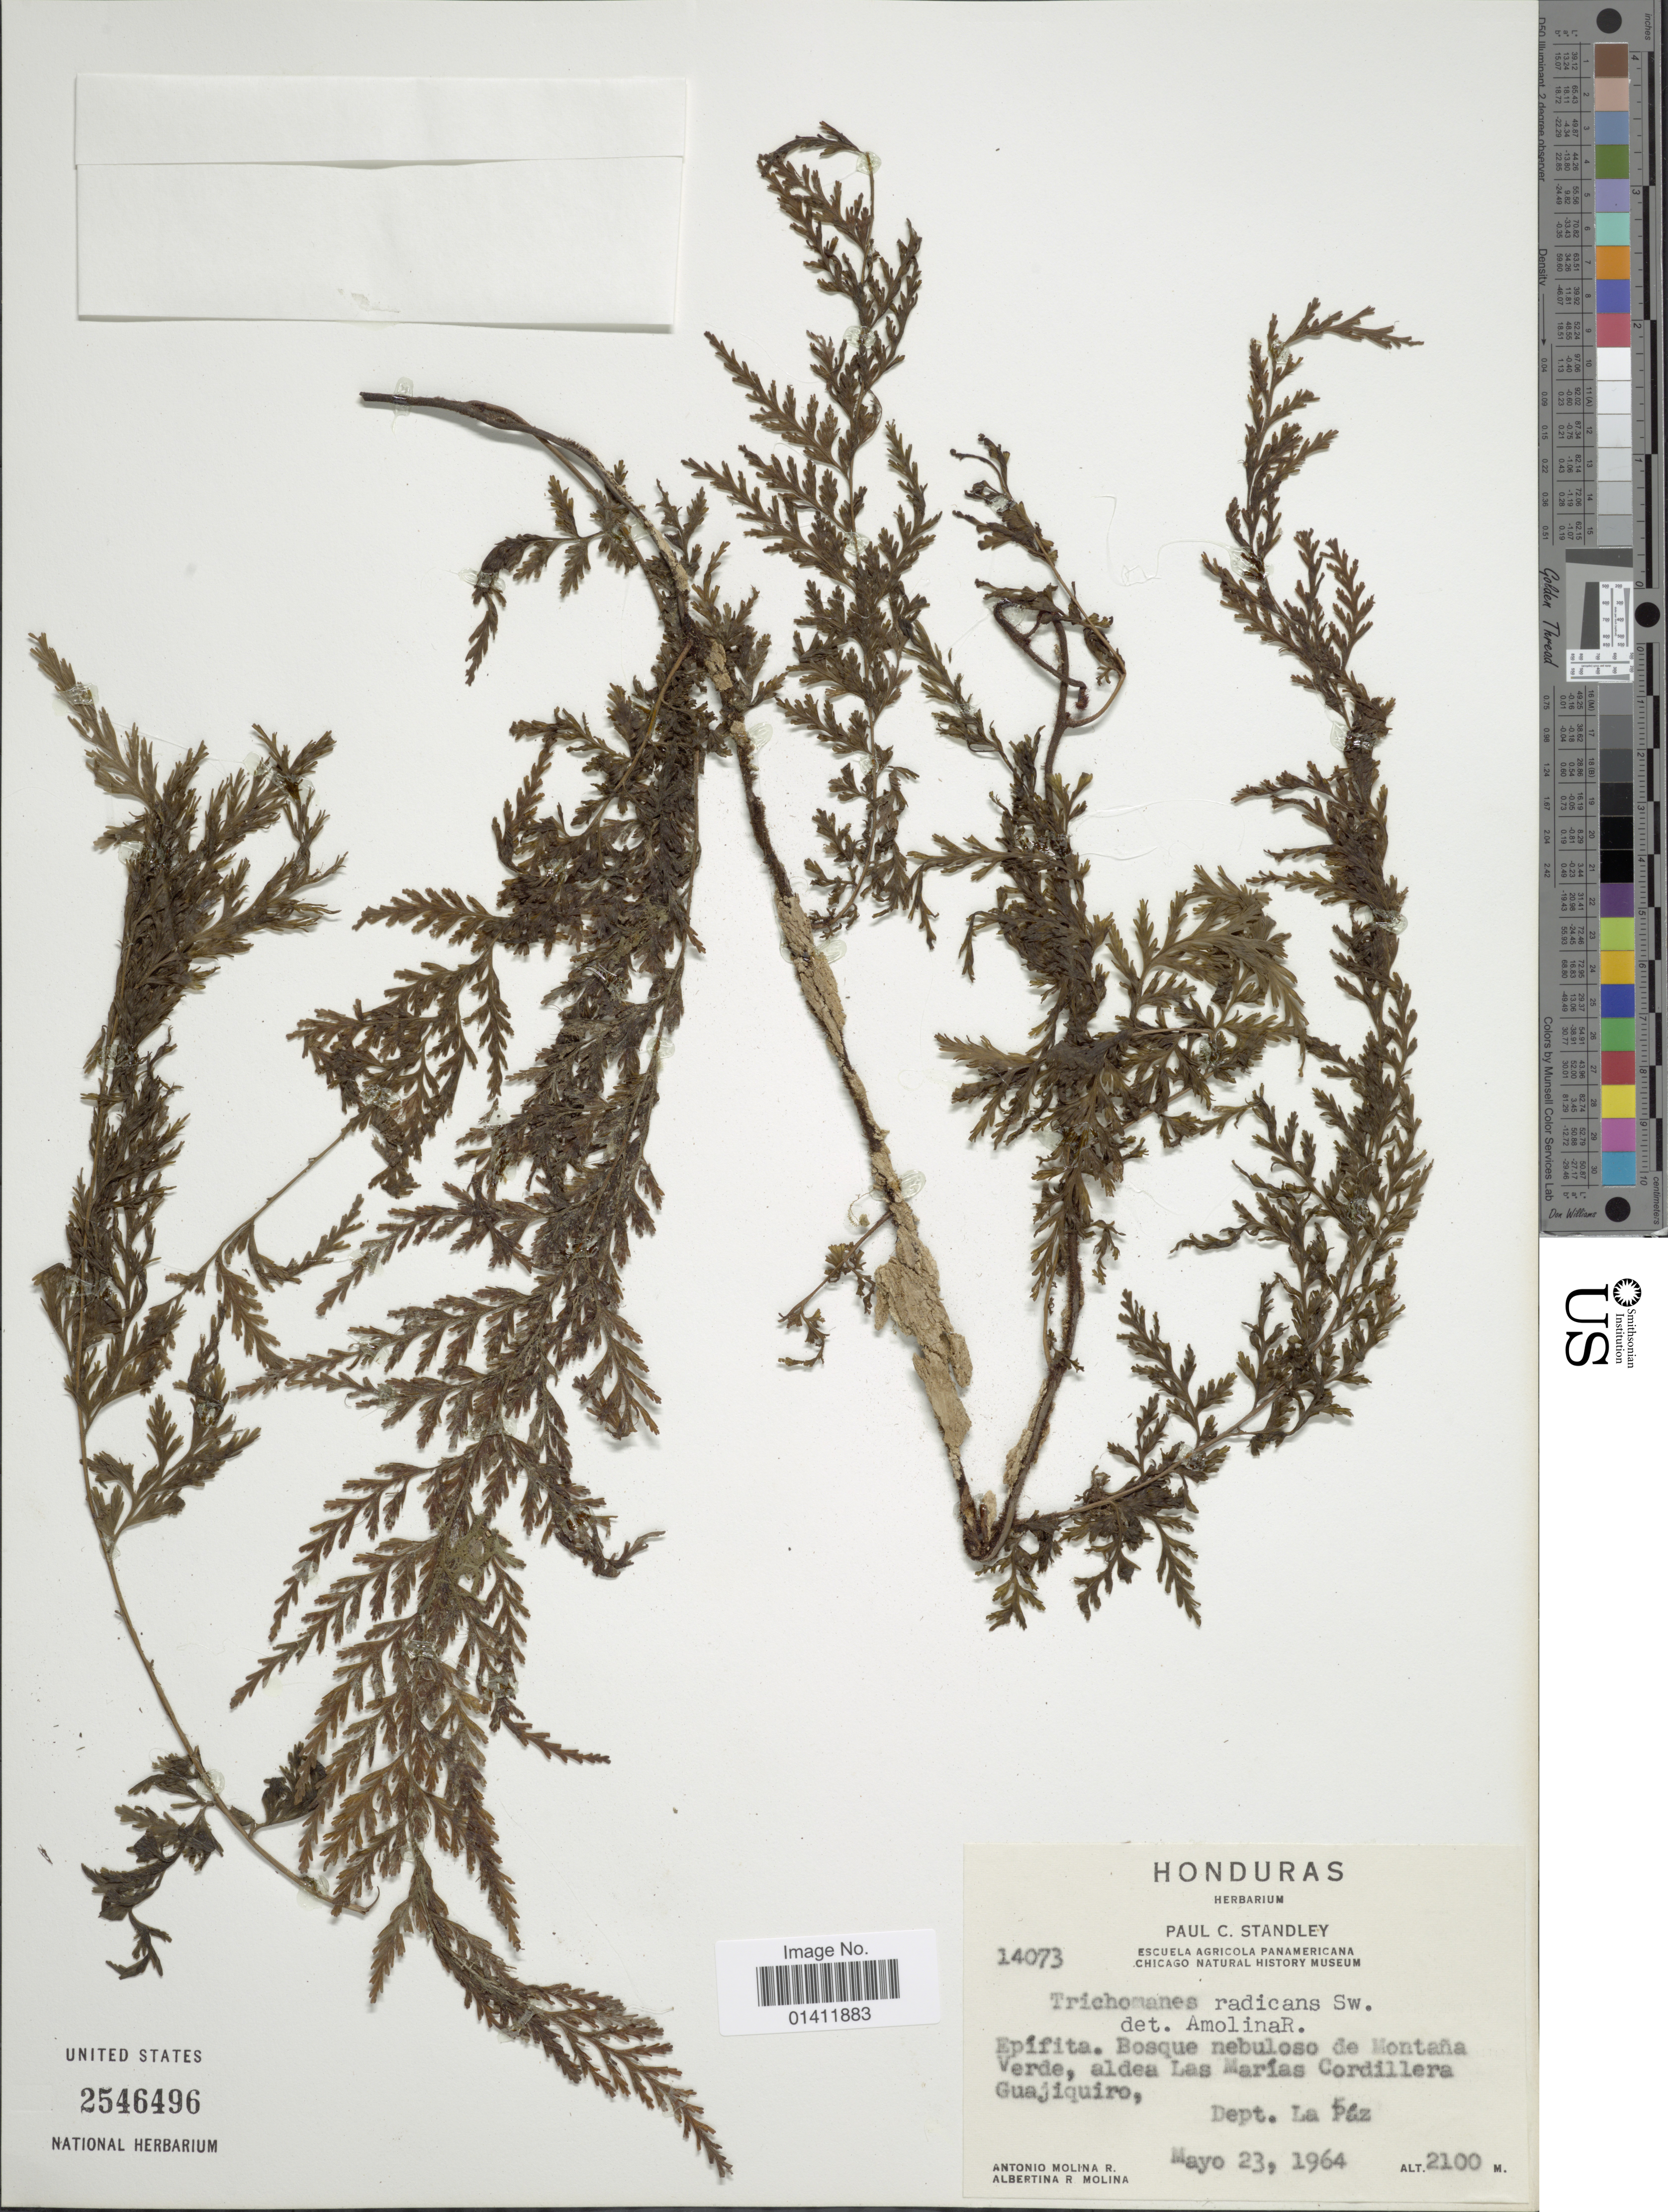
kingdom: Plantae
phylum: Tracheophyta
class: Polypodiopsida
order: Hymenophyllales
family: Hymenophyllaceae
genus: Vandenboschia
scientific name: Vandenboschia radicans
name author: (Sw.) Copel.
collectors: A. Molina R. & A. R. Molina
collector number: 14073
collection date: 1964-05-23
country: Honduras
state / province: La Paz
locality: Bosque nebuloso de Montana Verde, aldea Las Marias Cordillera Guajiquiro, Dept. La Paz.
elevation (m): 2100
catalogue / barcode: US 2546496